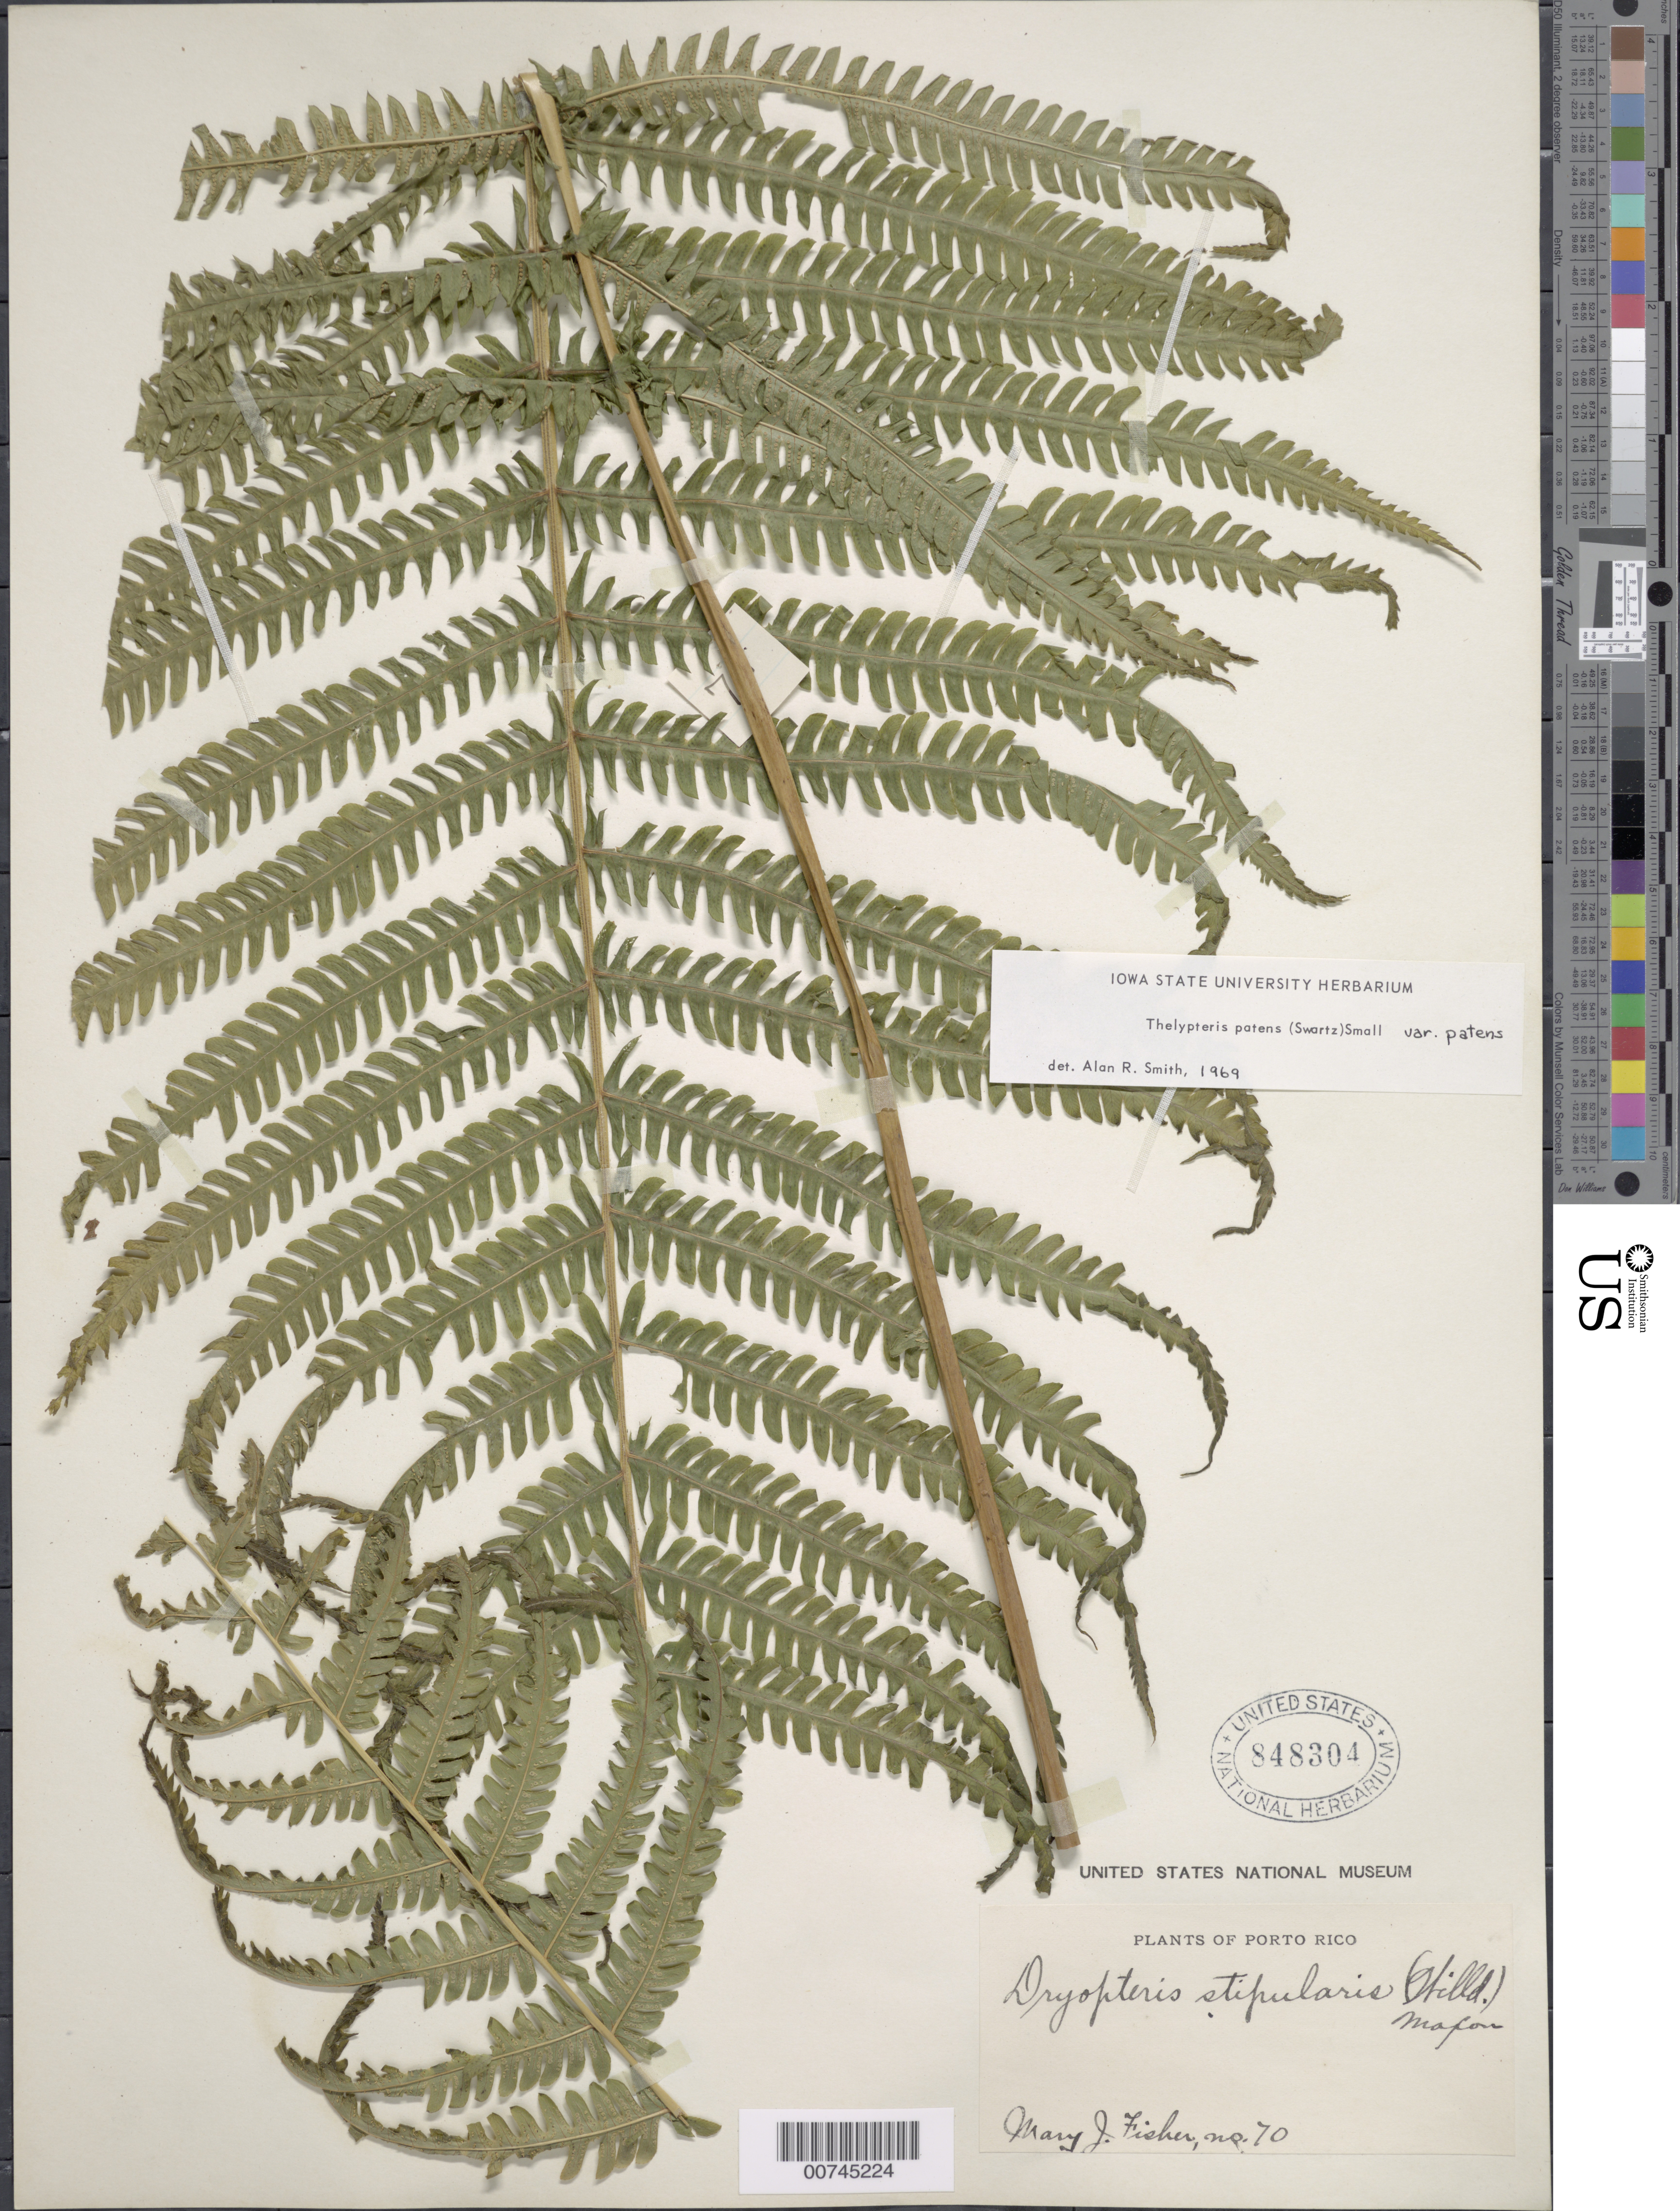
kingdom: Plantae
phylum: Tracheophyta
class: Polypodiopsida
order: Polypodiales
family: Thelypteridaceae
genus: Christella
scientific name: Christella patens var. patens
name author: (Sw.) Holttum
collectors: M. J. Fisher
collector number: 70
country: Puerto Rico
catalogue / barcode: US 848304